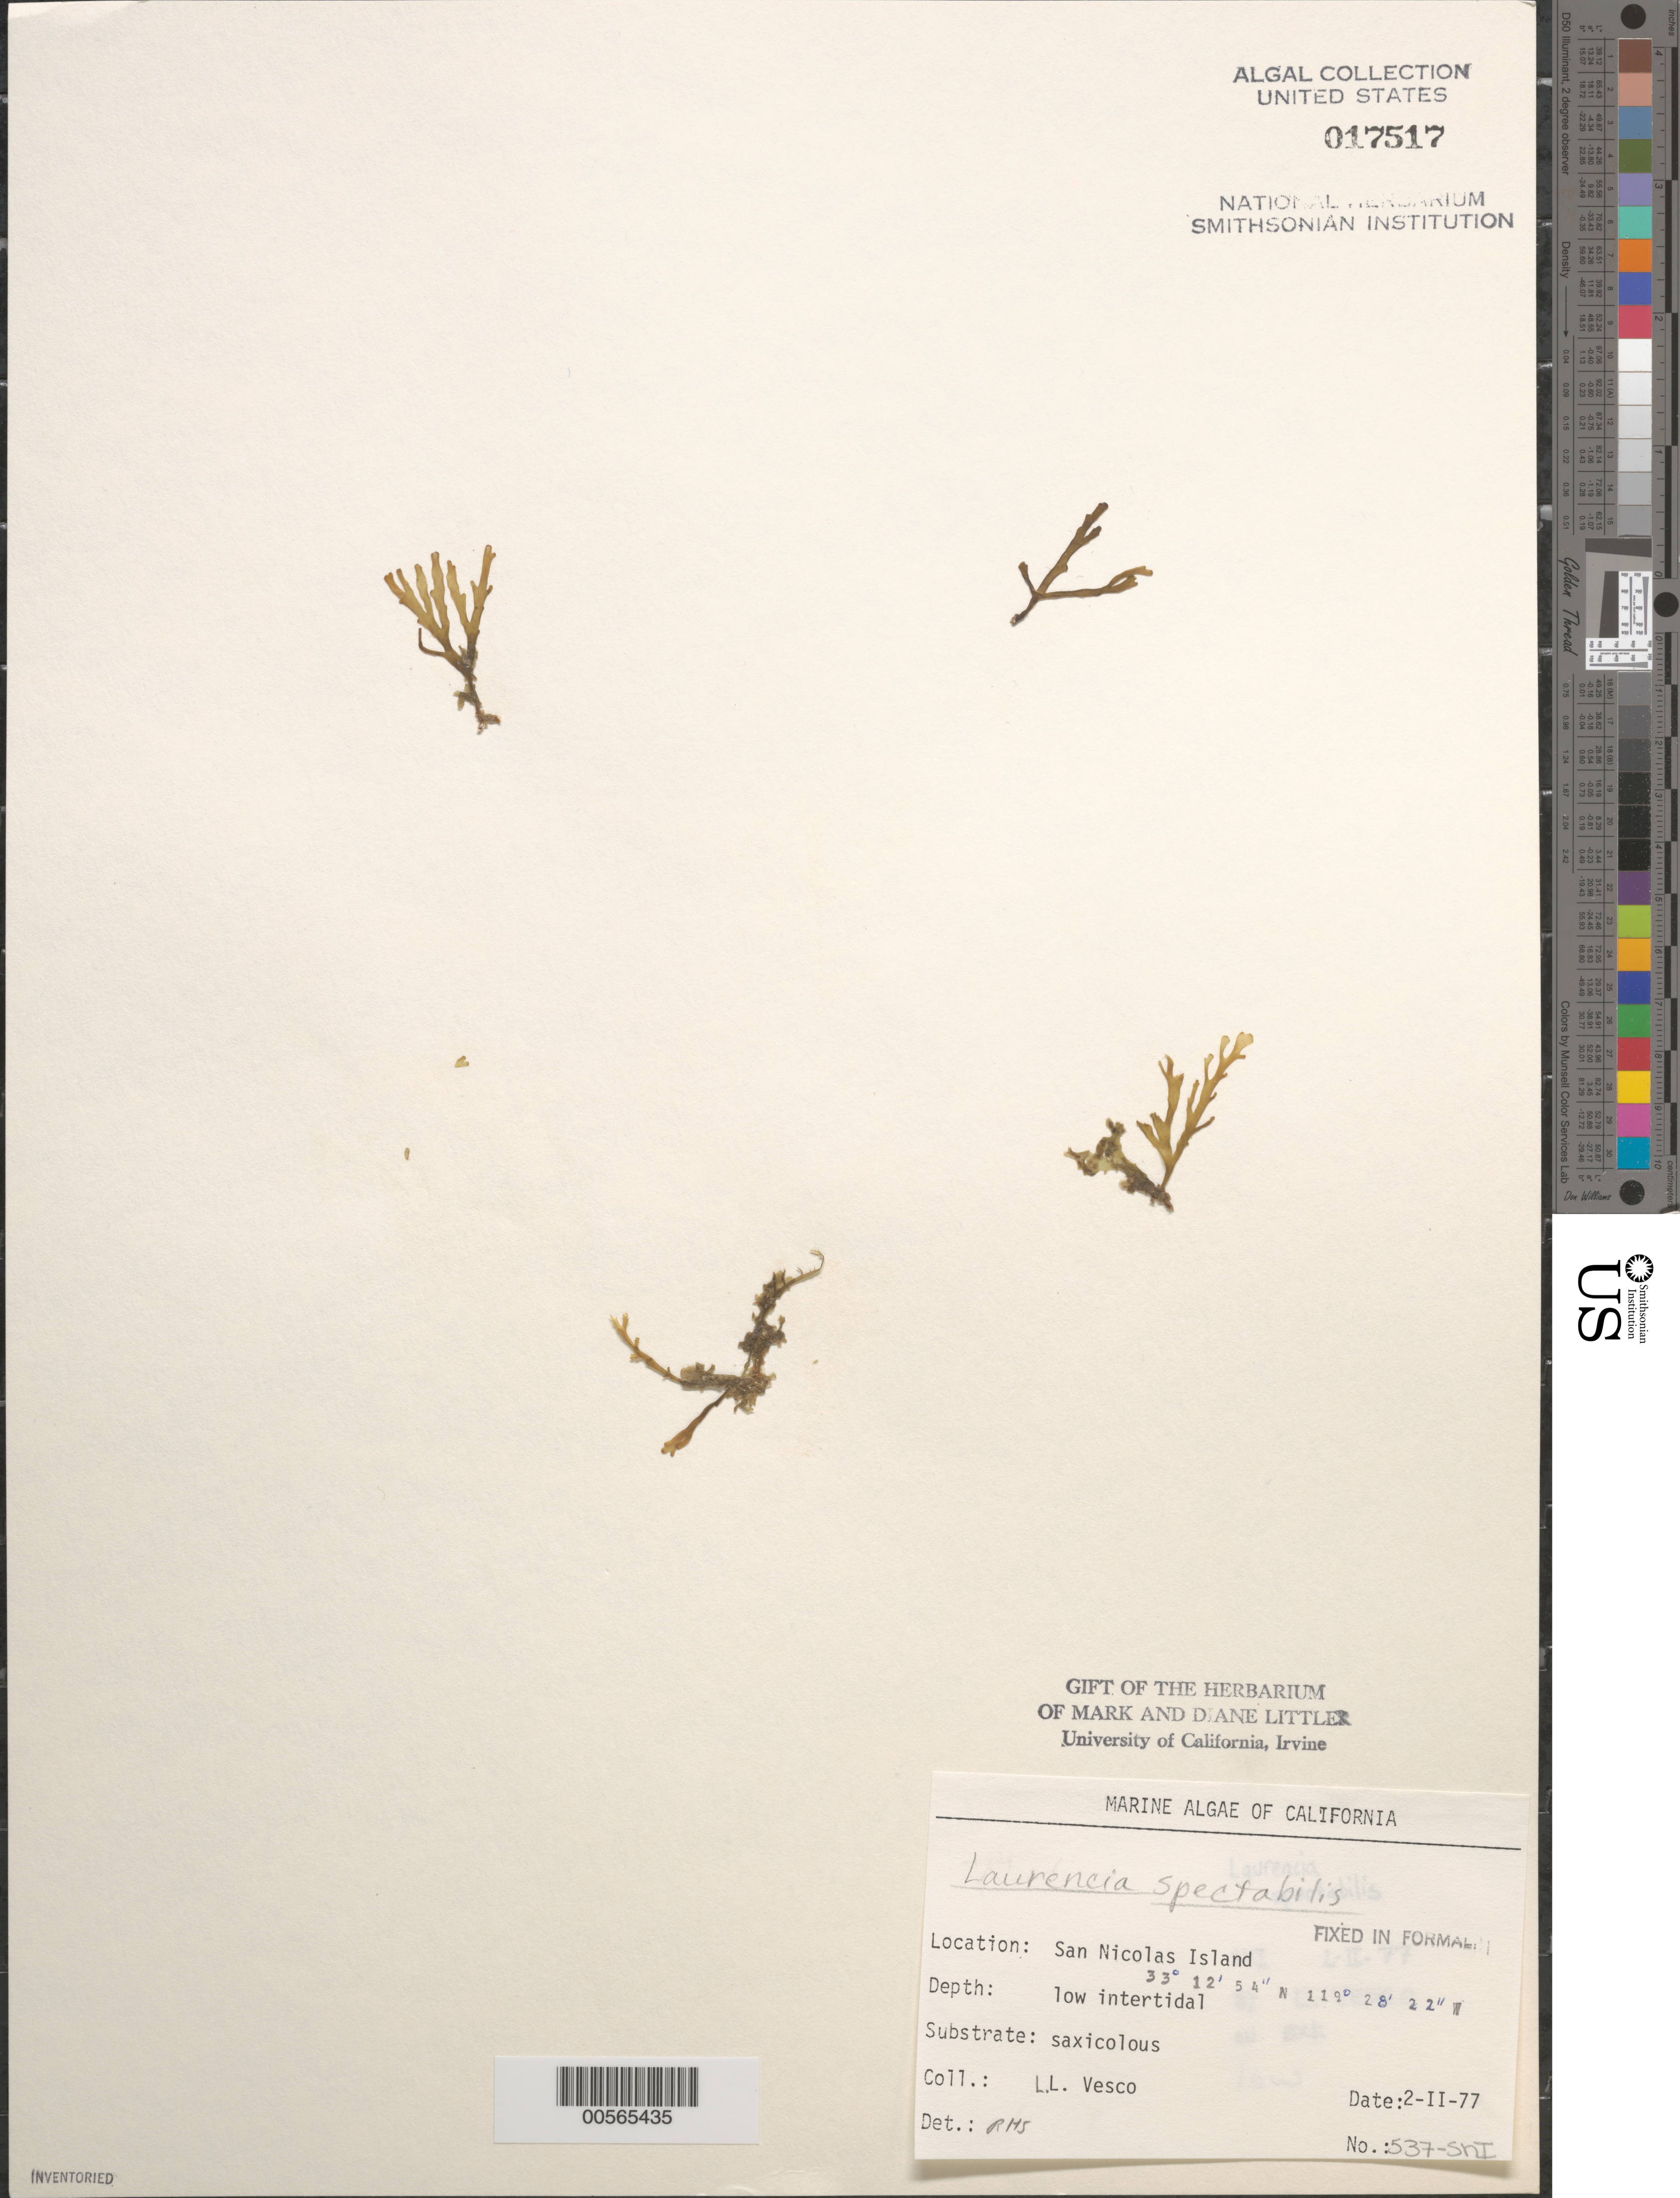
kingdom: Plantae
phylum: Rhodophyta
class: Florideophyceae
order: Ceramiales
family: Rhodomelaceae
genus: Osmundea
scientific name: Osmundea spectabilis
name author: (Postels & Rupr.) K.W. Nam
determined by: Algae name updating Project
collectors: L. Vesco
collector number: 537-sni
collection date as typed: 02 Feb 1977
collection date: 1977-02-02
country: United States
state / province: California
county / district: Ventura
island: San Nicolas Island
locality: Dutch Harbor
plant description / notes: BLM-SOCALBIGHT Rocky Intertidal Survey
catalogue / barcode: US 17517